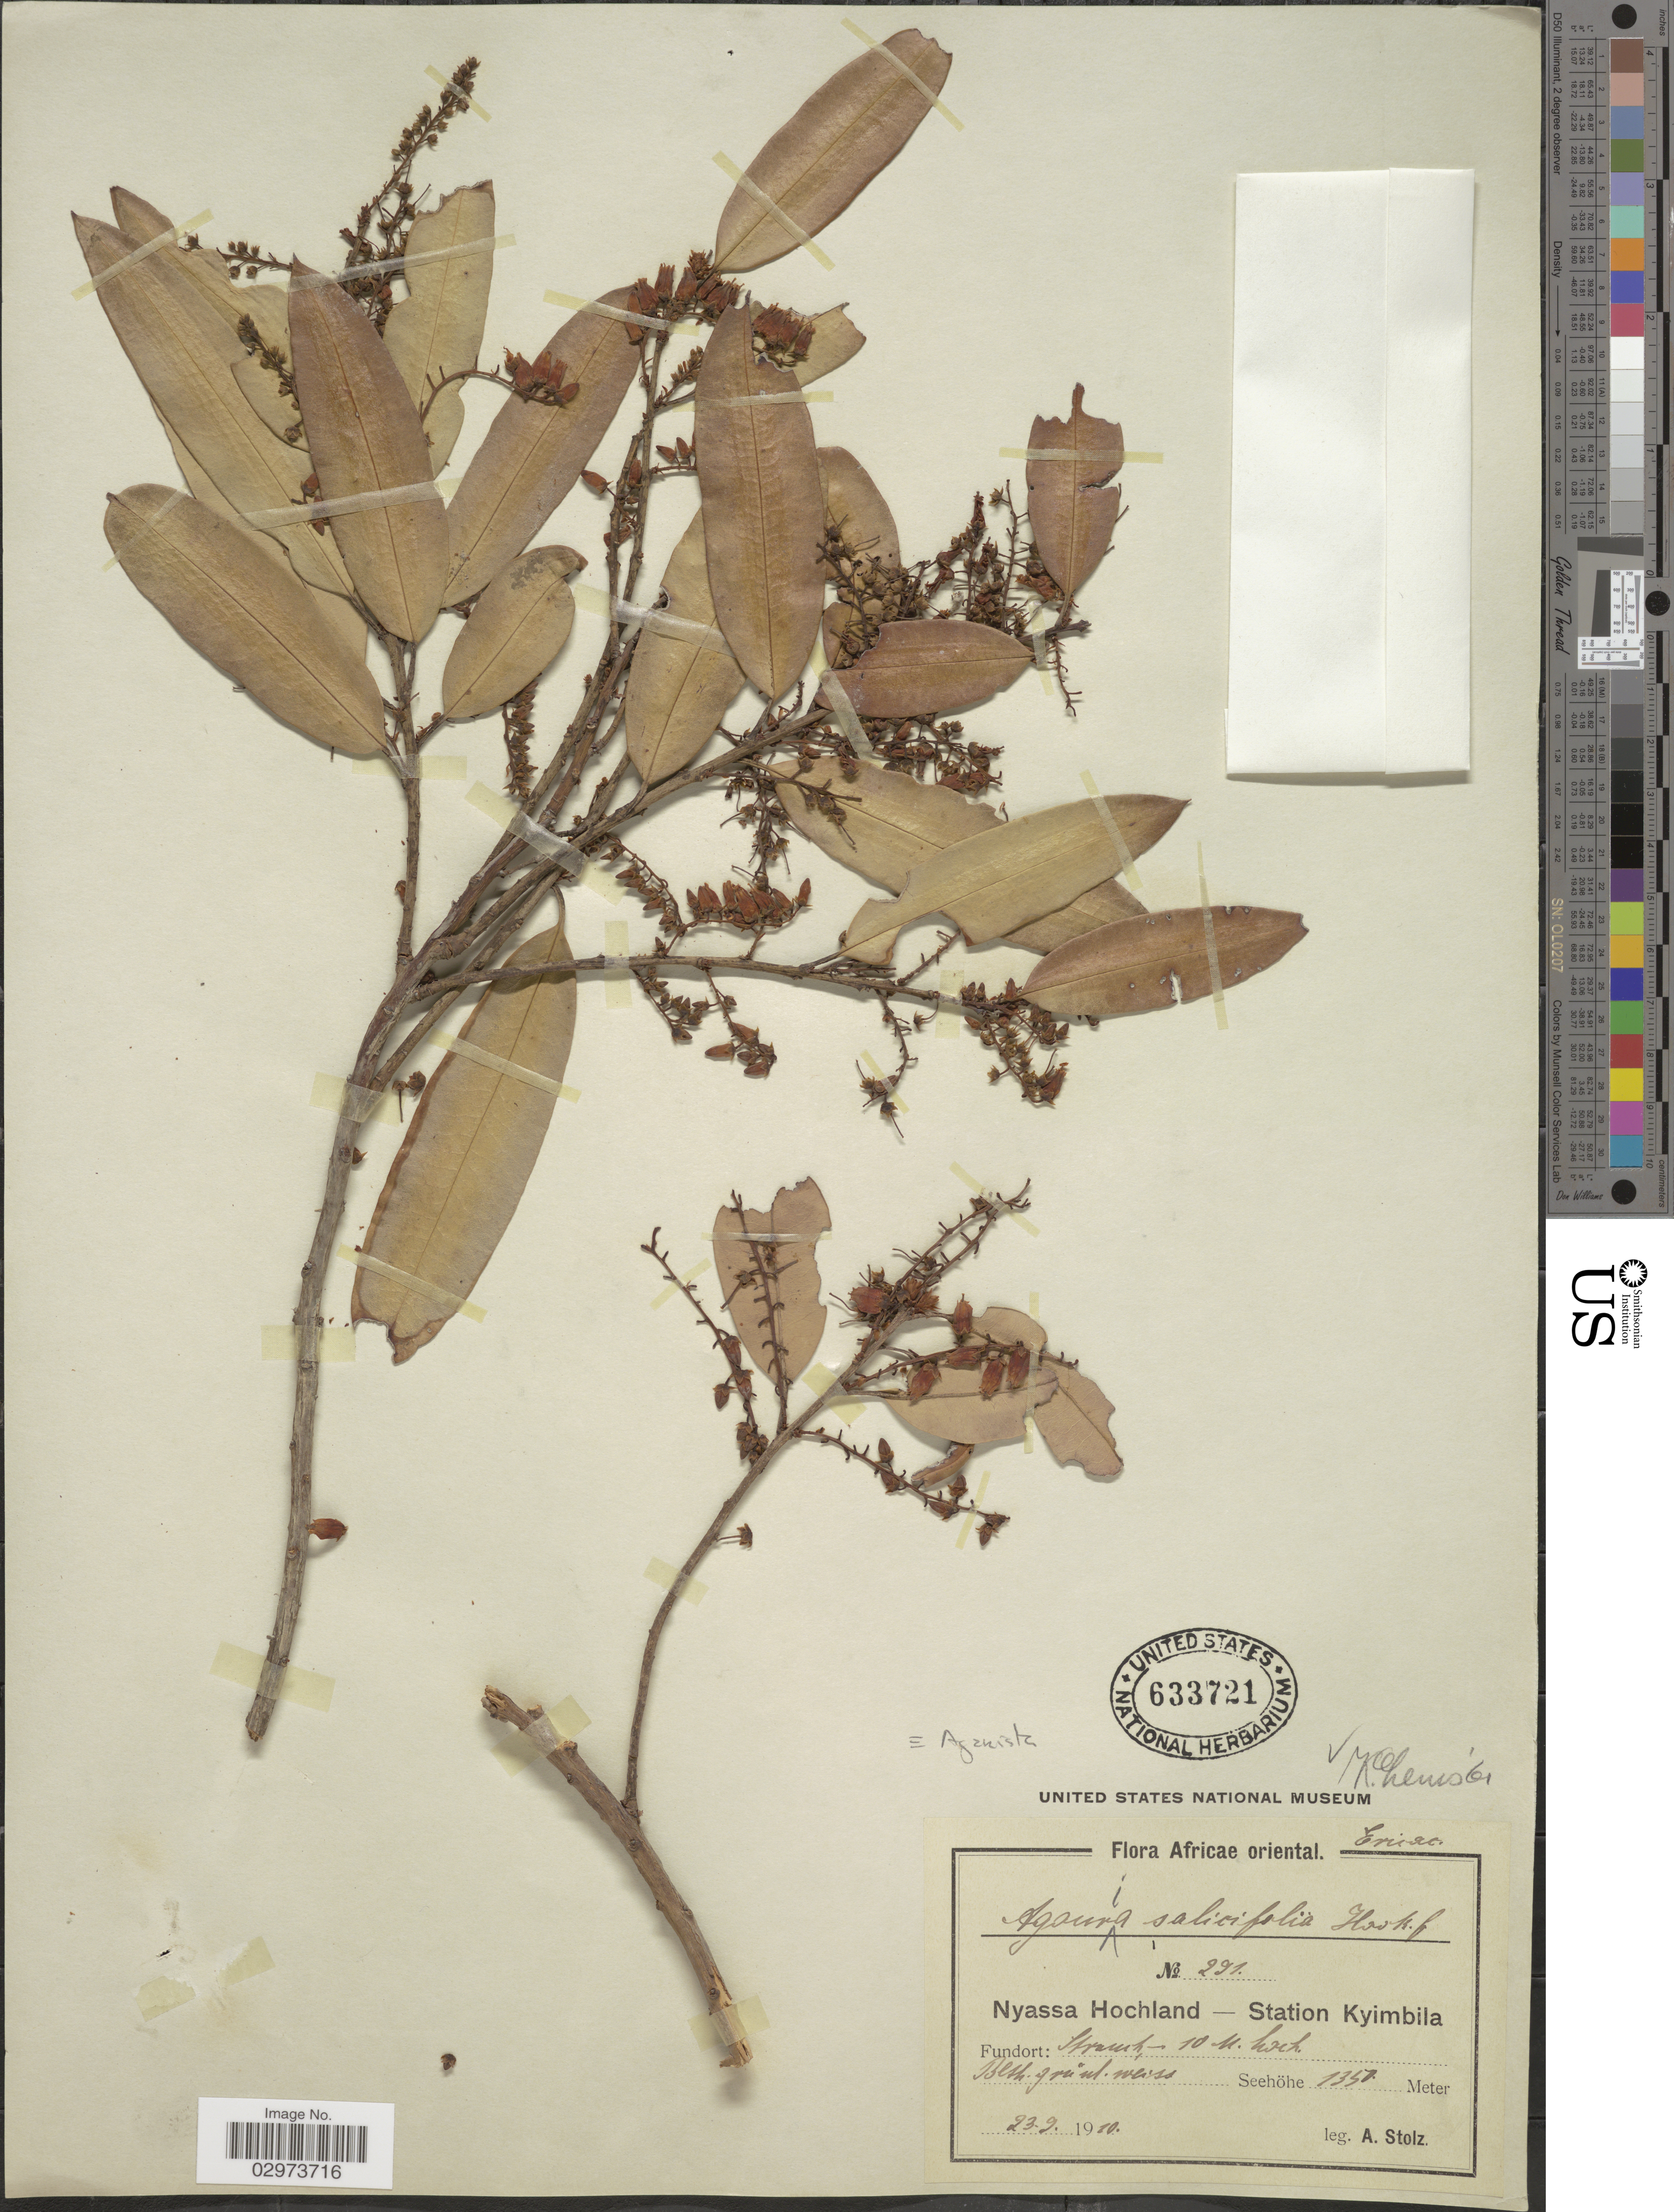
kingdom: Plantae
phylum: Tracheophyta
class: Magnoliopsida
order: Ericales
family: Ericaceae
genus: Agarista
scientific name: Agarista salicifolia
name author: (Lam.) G. Don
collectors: A. Stolz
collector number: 291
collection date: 1910-09-23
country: Malawi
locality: Africae oriental. Nyassa Hochland - Station Kyimbila.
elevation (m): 1350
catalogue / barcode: US 633721